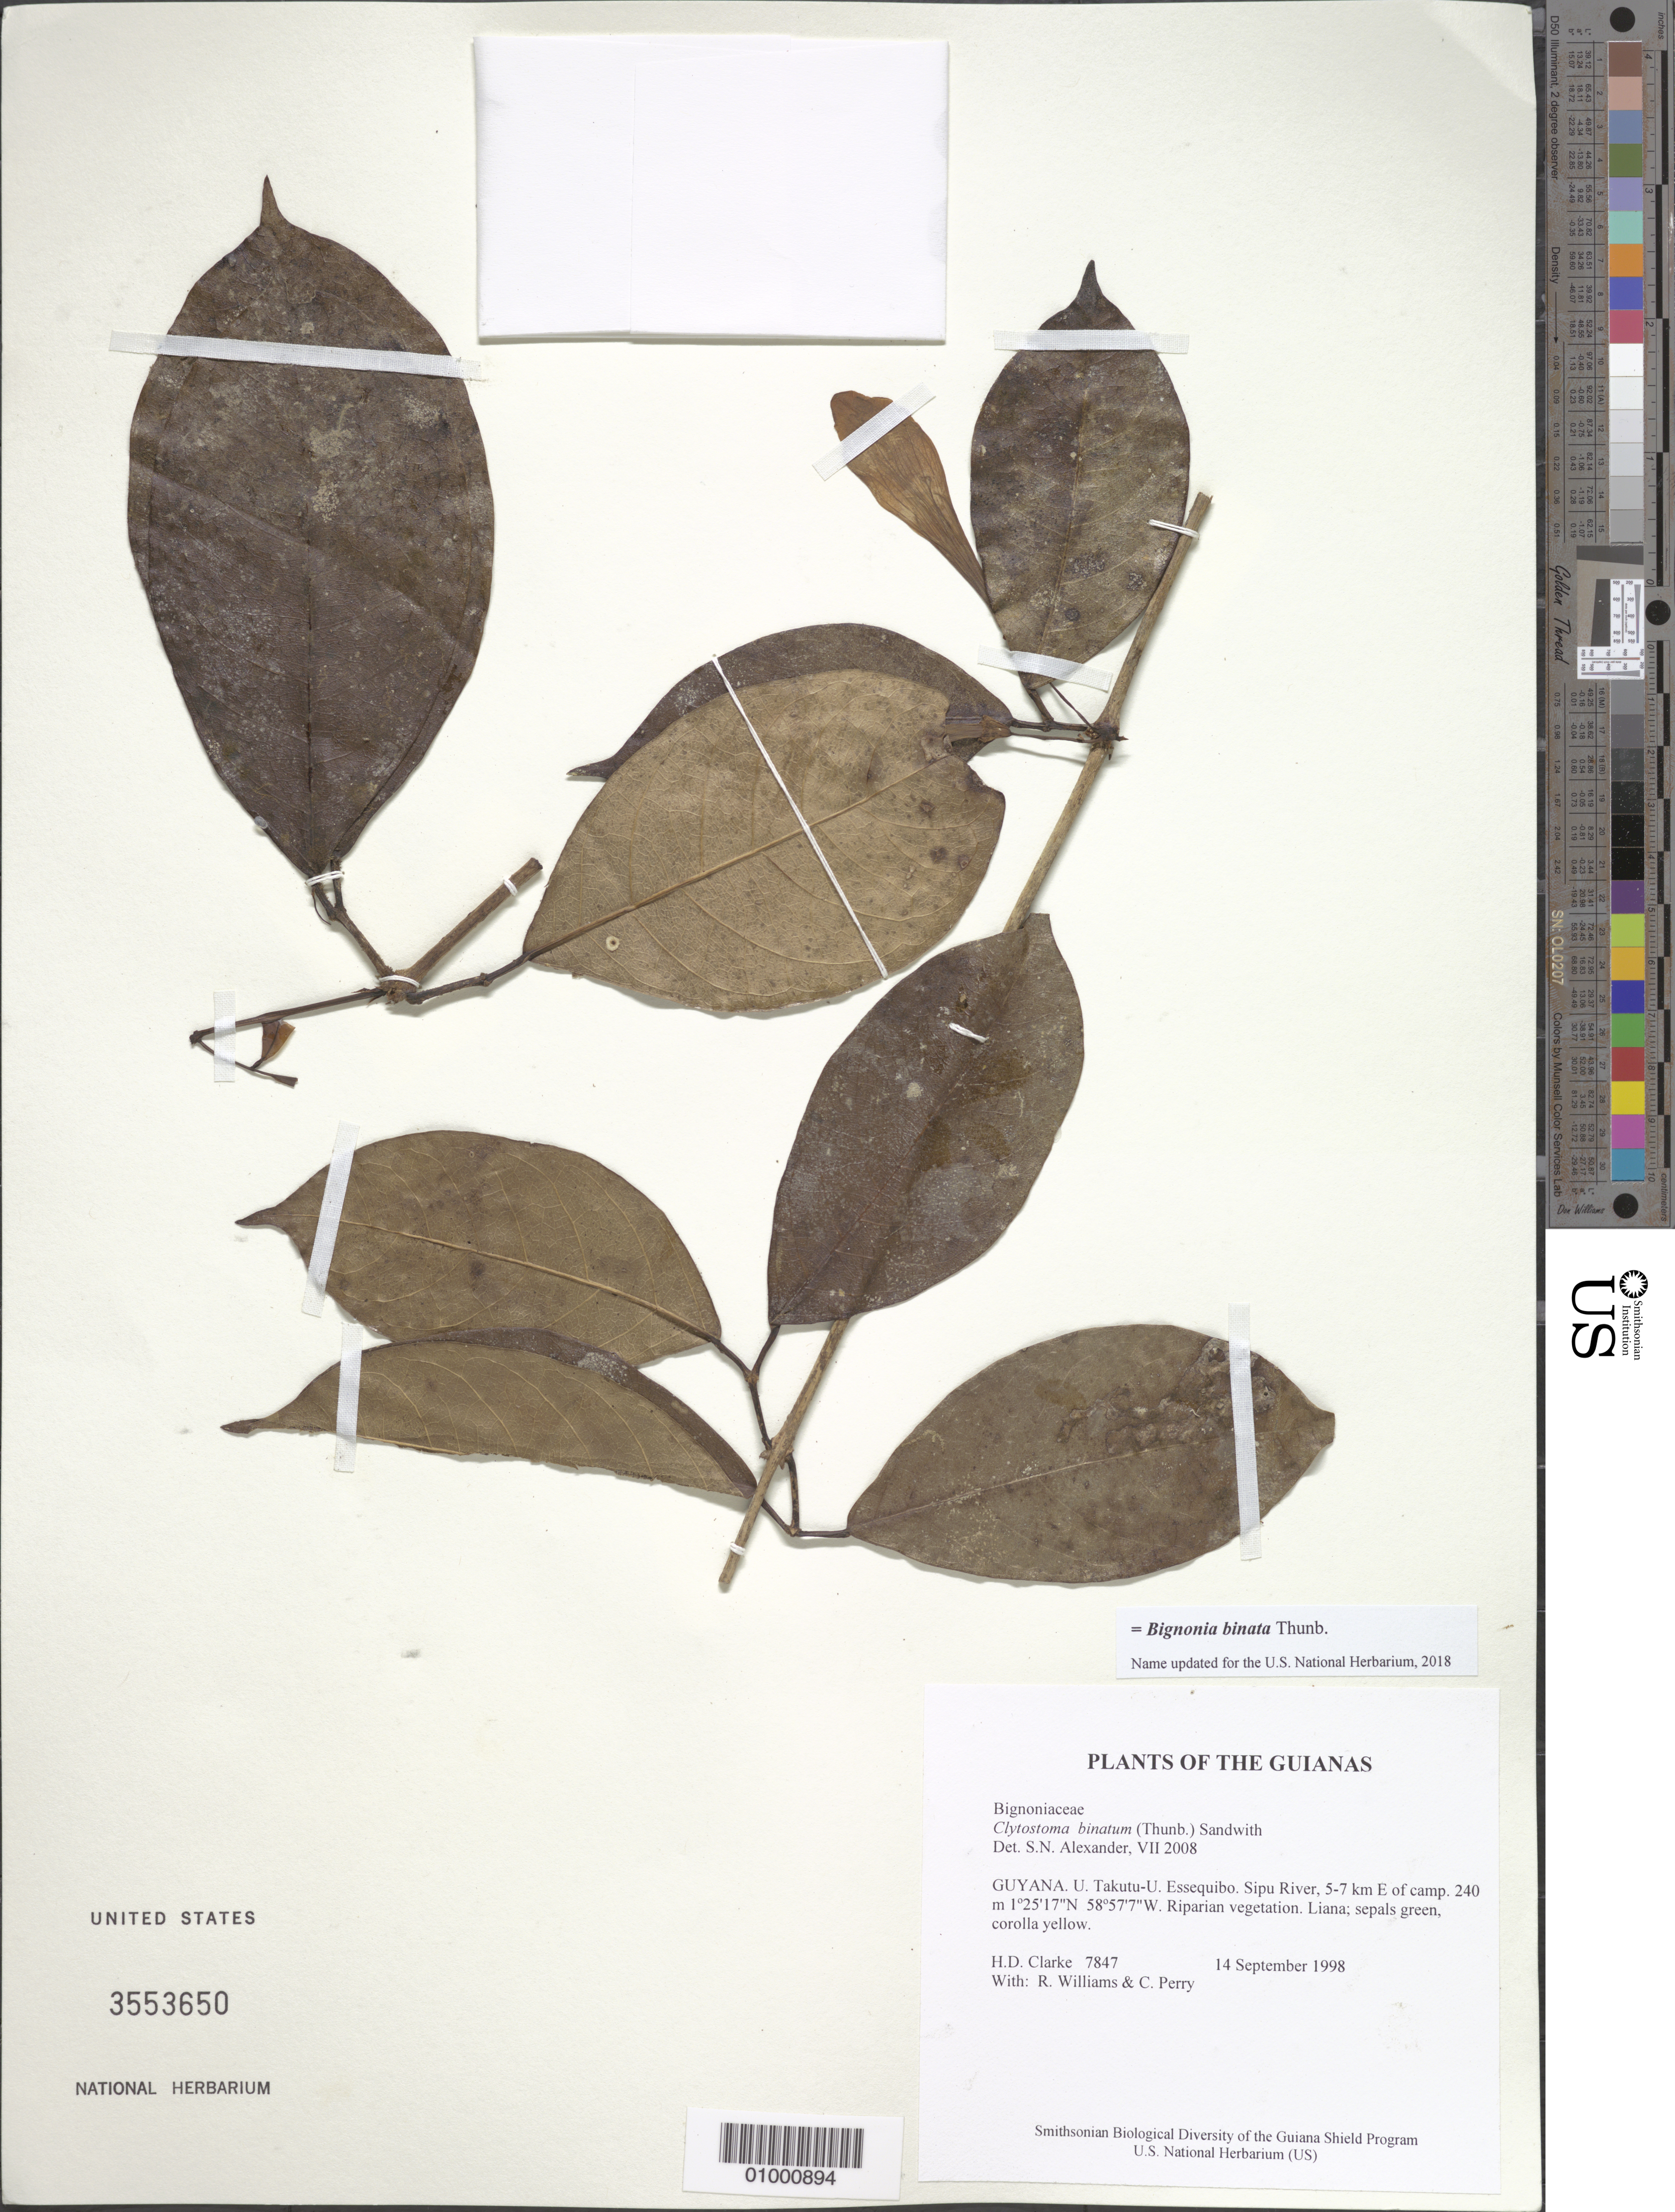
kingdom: Plantae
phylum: Tracheophyta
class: Magnoliopsida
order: Lamiales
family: Bignoniaceae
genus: Bignonia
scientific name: Bignonia binata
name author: Thunb.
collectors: H. D. Clarke, R. Williams & C. Perry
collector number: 7847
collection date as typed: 14 September 1998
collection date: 1998-09-14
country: Guyana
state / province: U. Takutu-U. Essequibo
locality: Sipu River, 5-7 km E of camp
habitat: Riparian vegetation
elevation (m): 240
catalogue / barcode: US 3553650